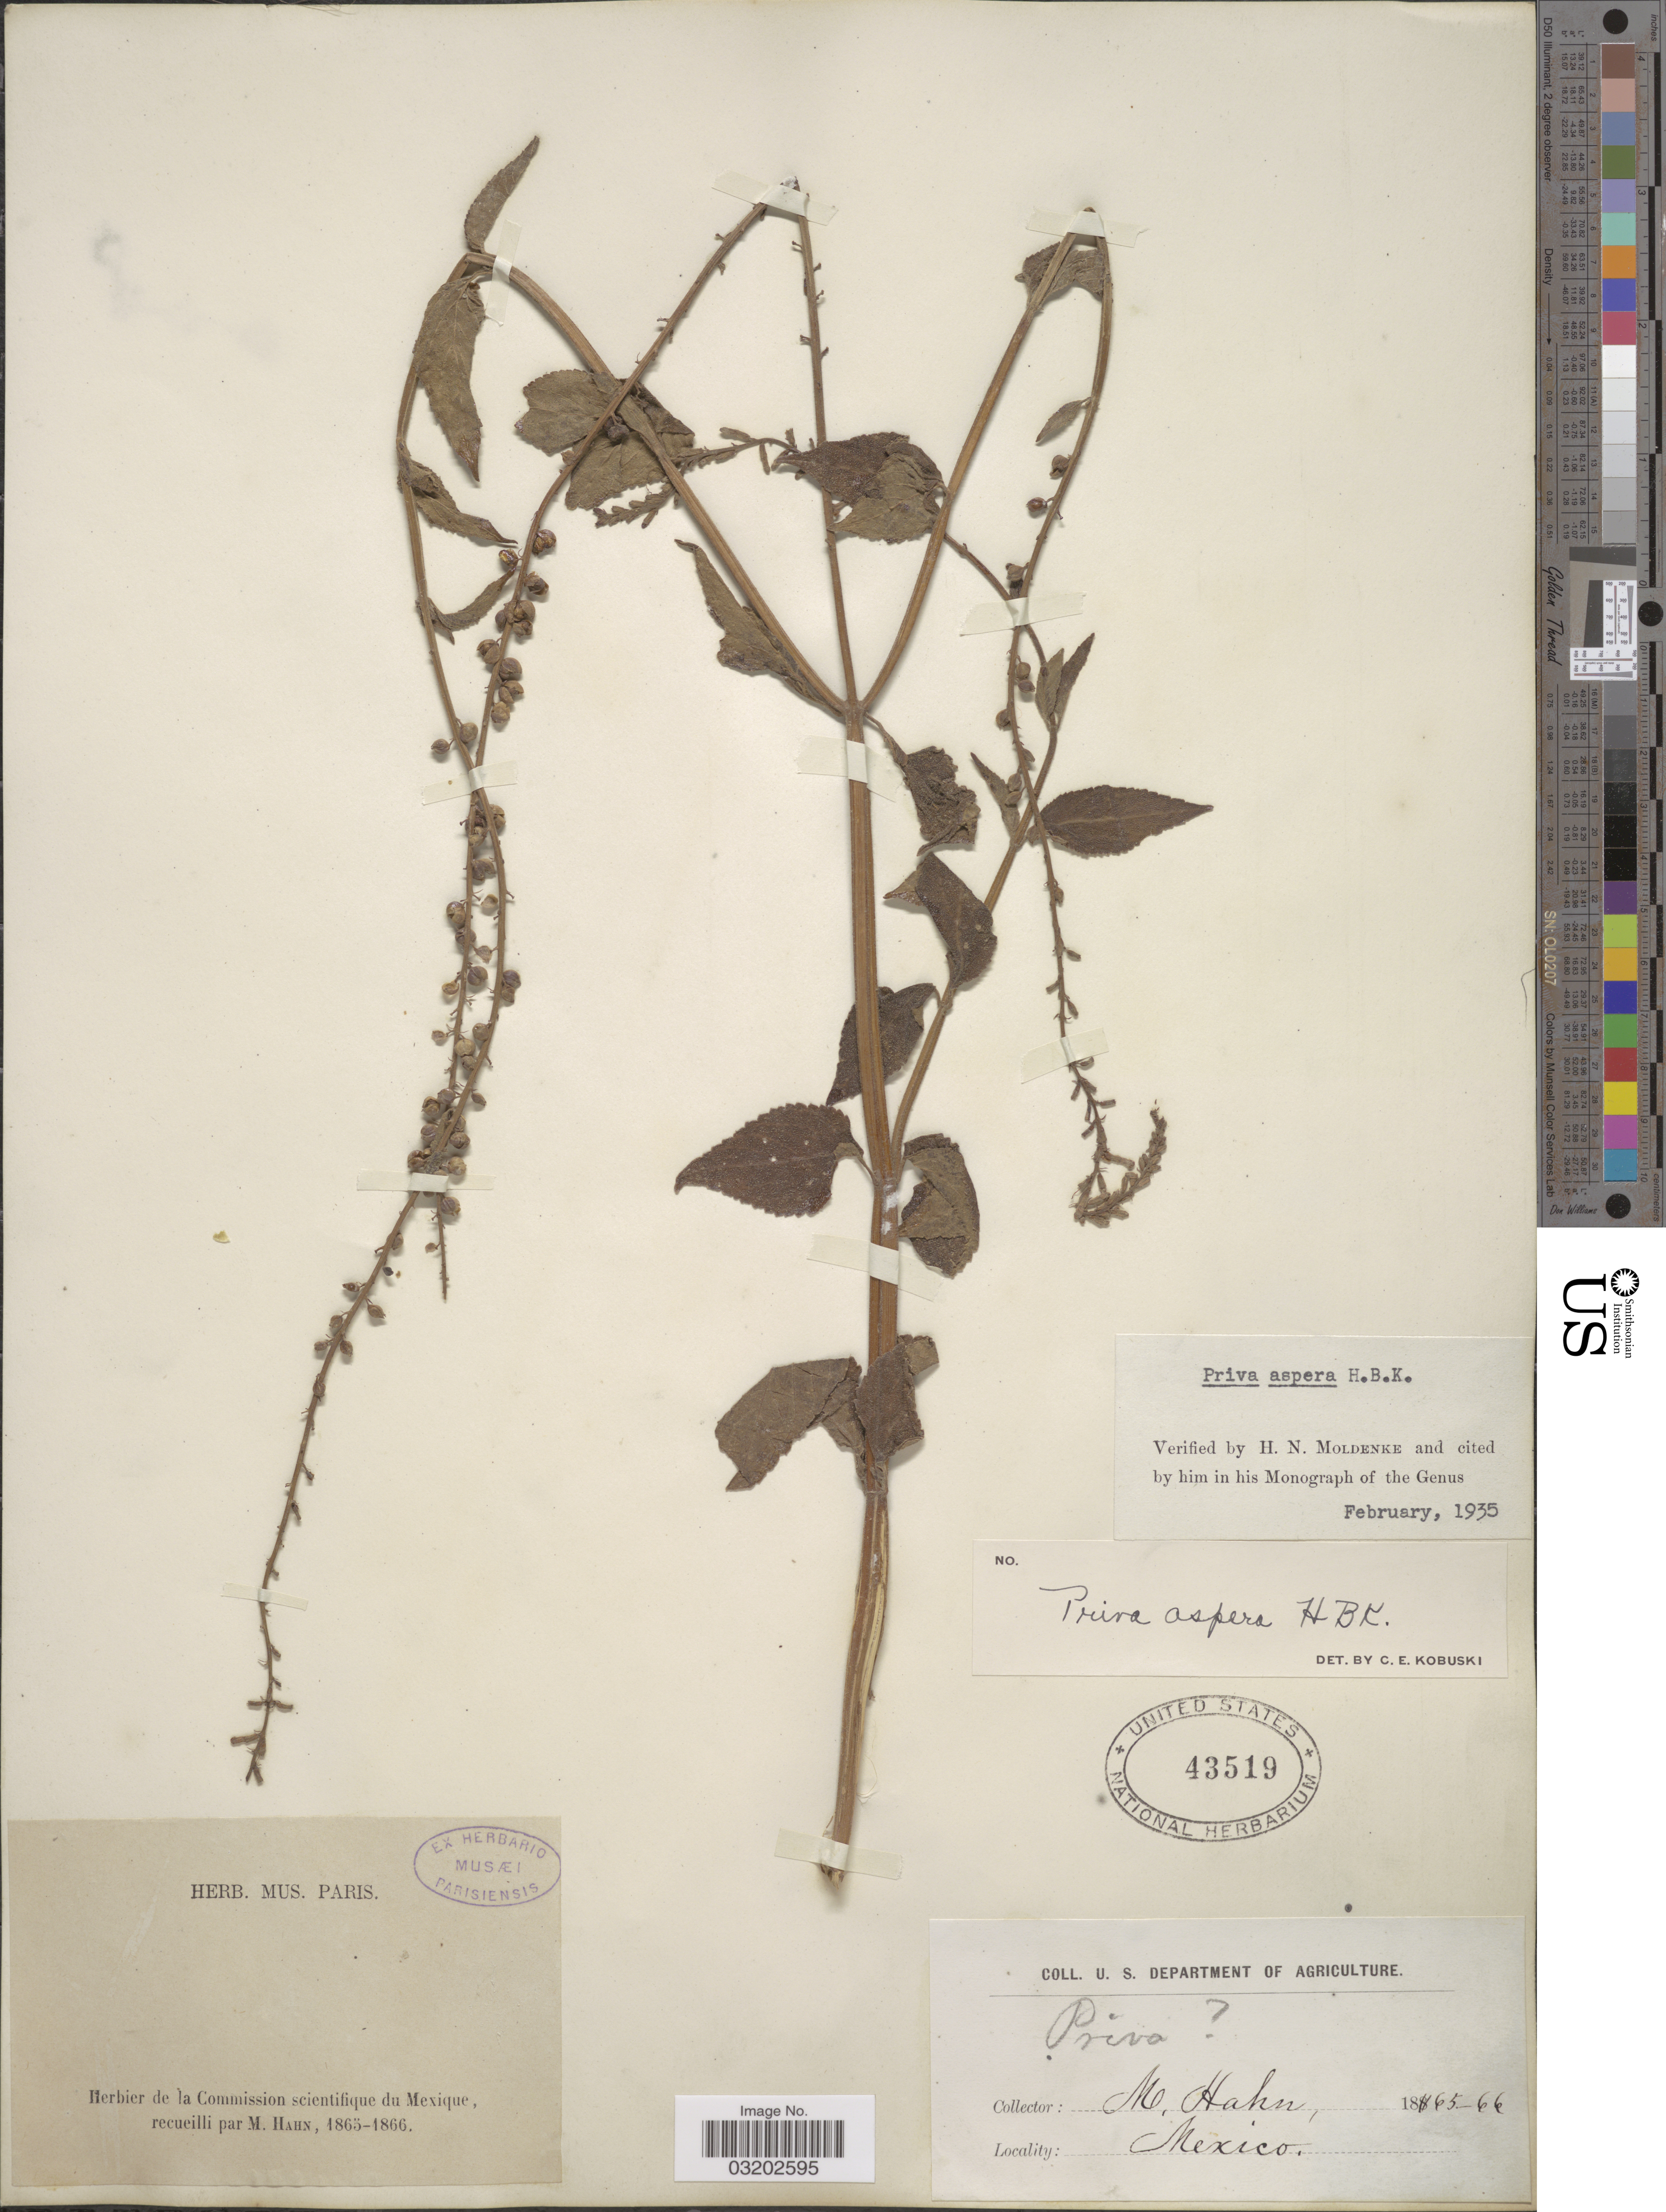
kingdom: Plantae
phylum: Tracheophyta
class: Magnoliopsida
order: Lamiales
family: Verbenaceae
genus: Priva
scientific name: Priva aspera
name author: Kunth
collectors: M. Hahn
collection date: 1865/1866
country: Mexico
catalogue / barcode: US 43519